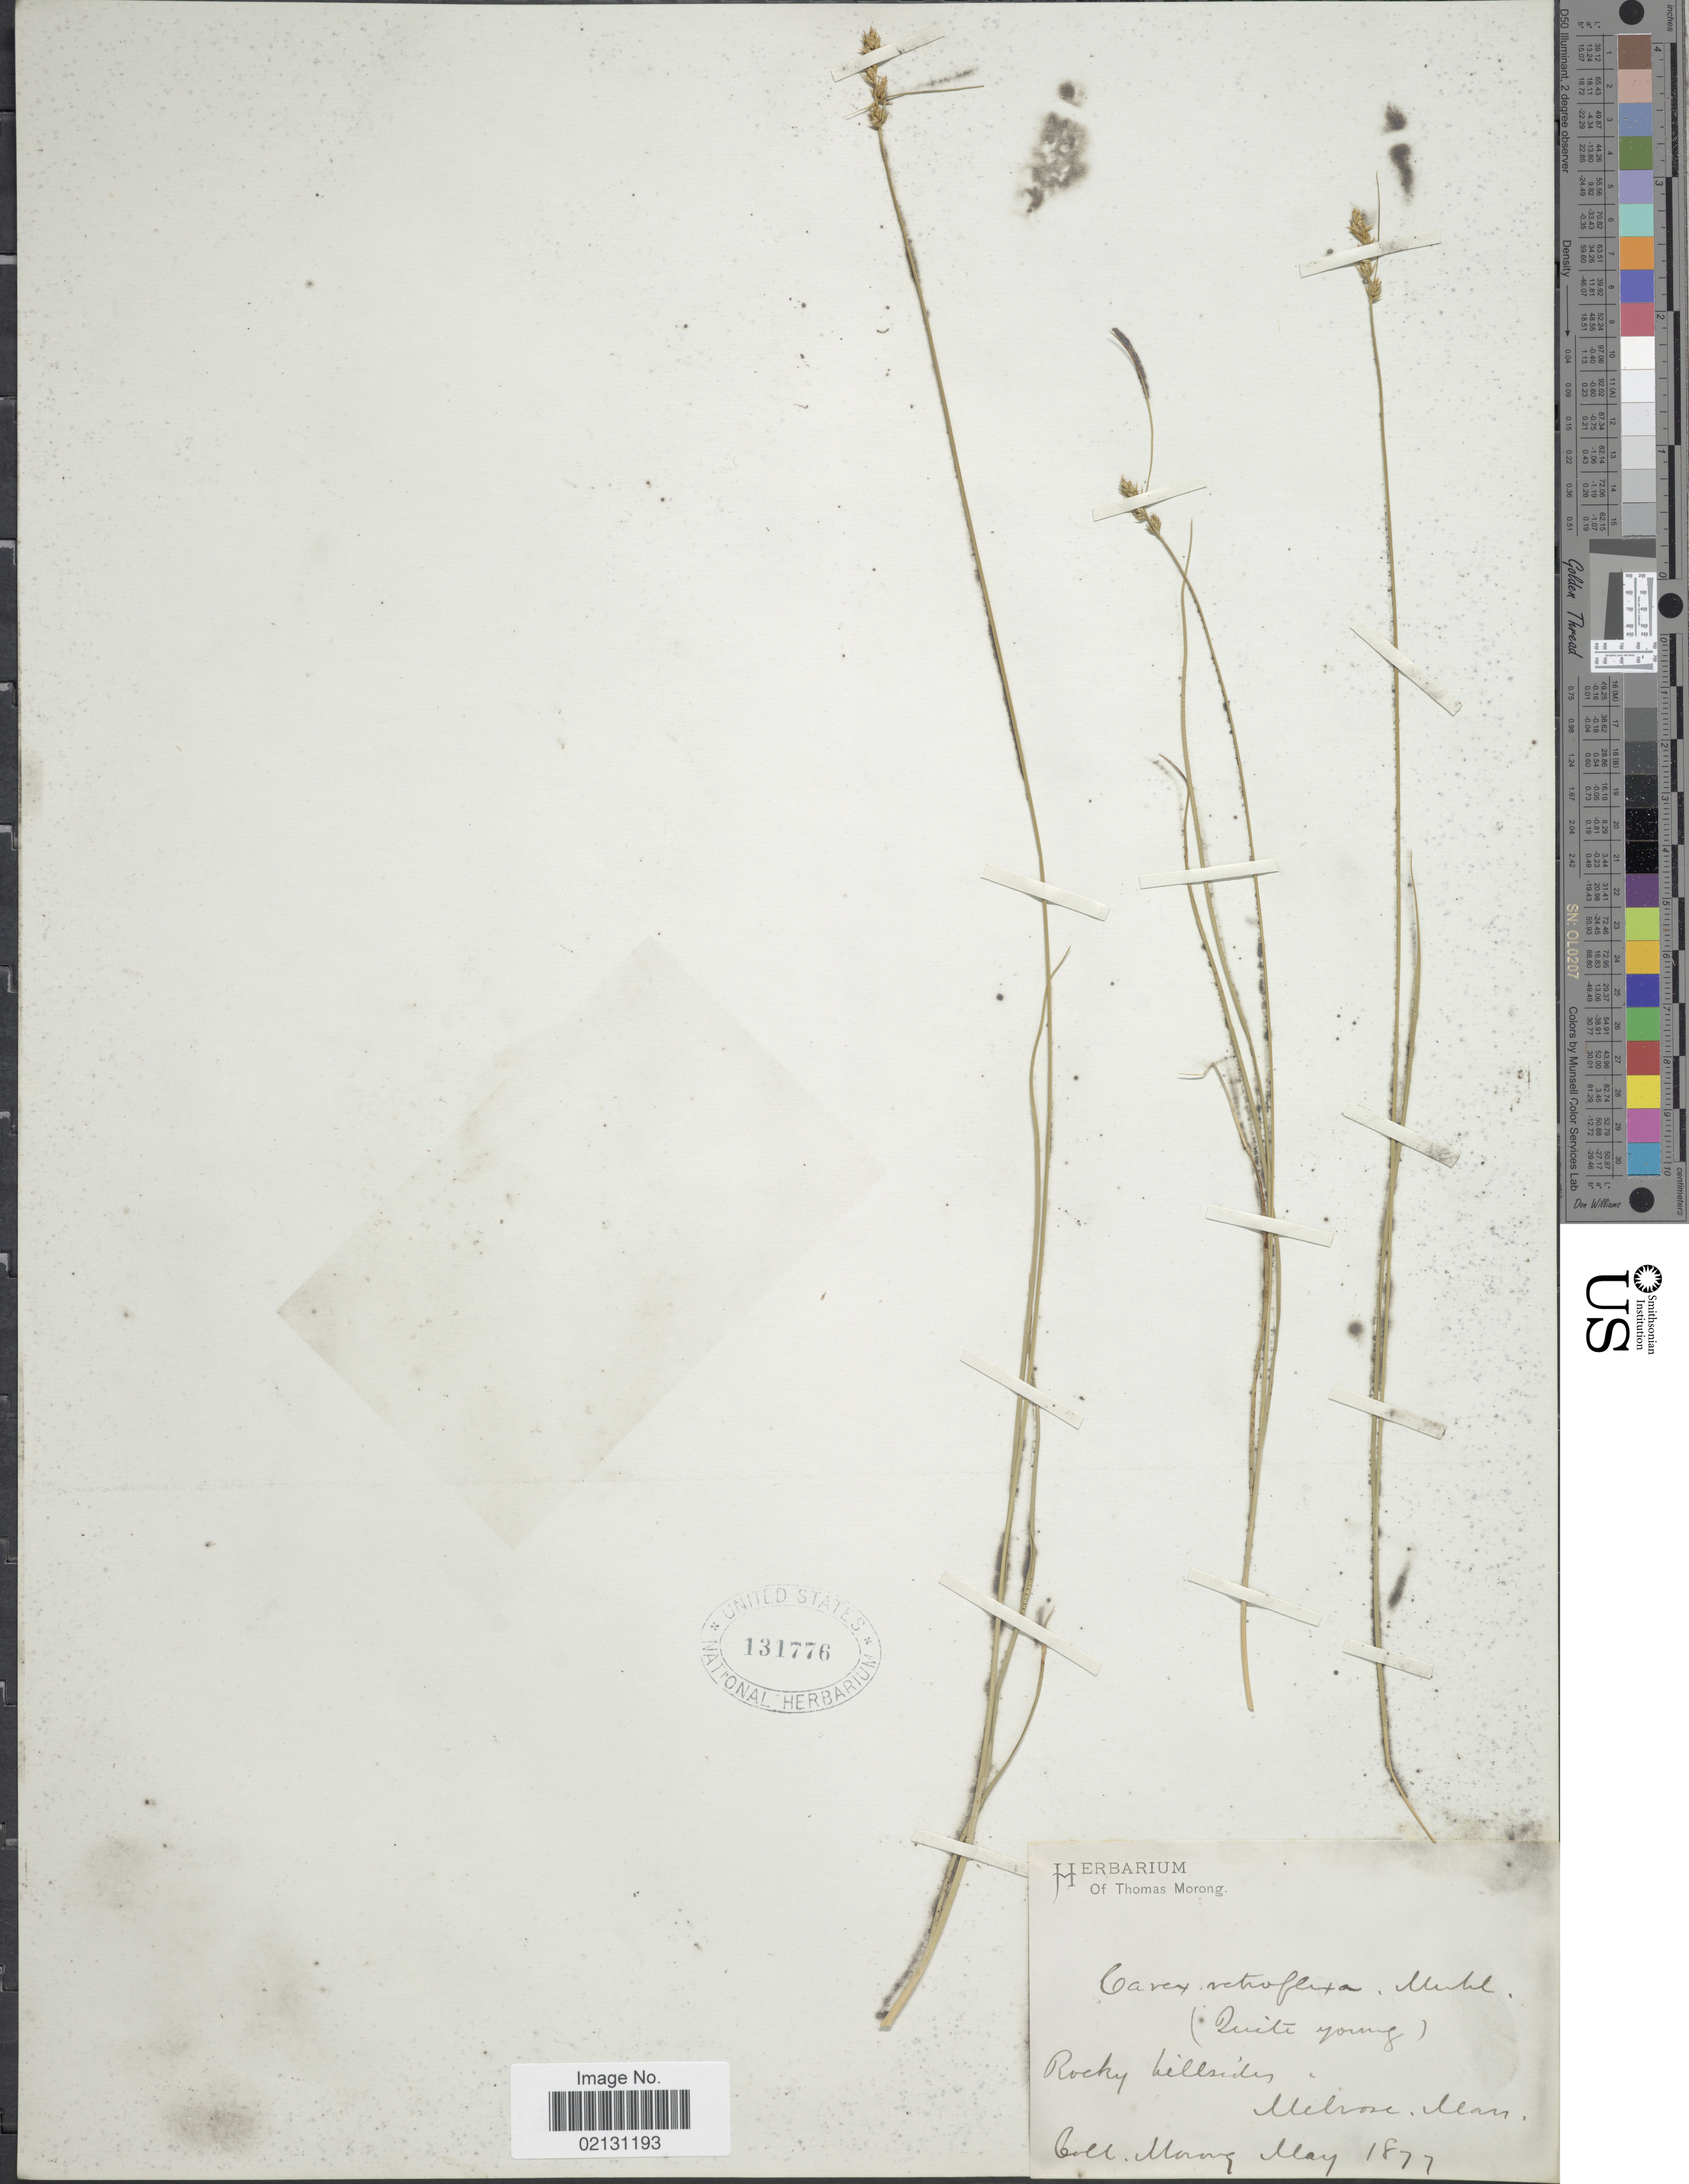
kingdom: Plantae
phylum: Tracheophyta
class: Liliopsida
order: Poales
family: Cyperaceae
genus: Carex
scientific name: Carex retroflexa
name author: Muhl. ex Willd.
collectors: ex herb. T. Morong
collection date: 1877-05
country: United States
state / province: Massachusetts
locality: Rocky hillsides, Melrose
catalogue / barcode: US 131776